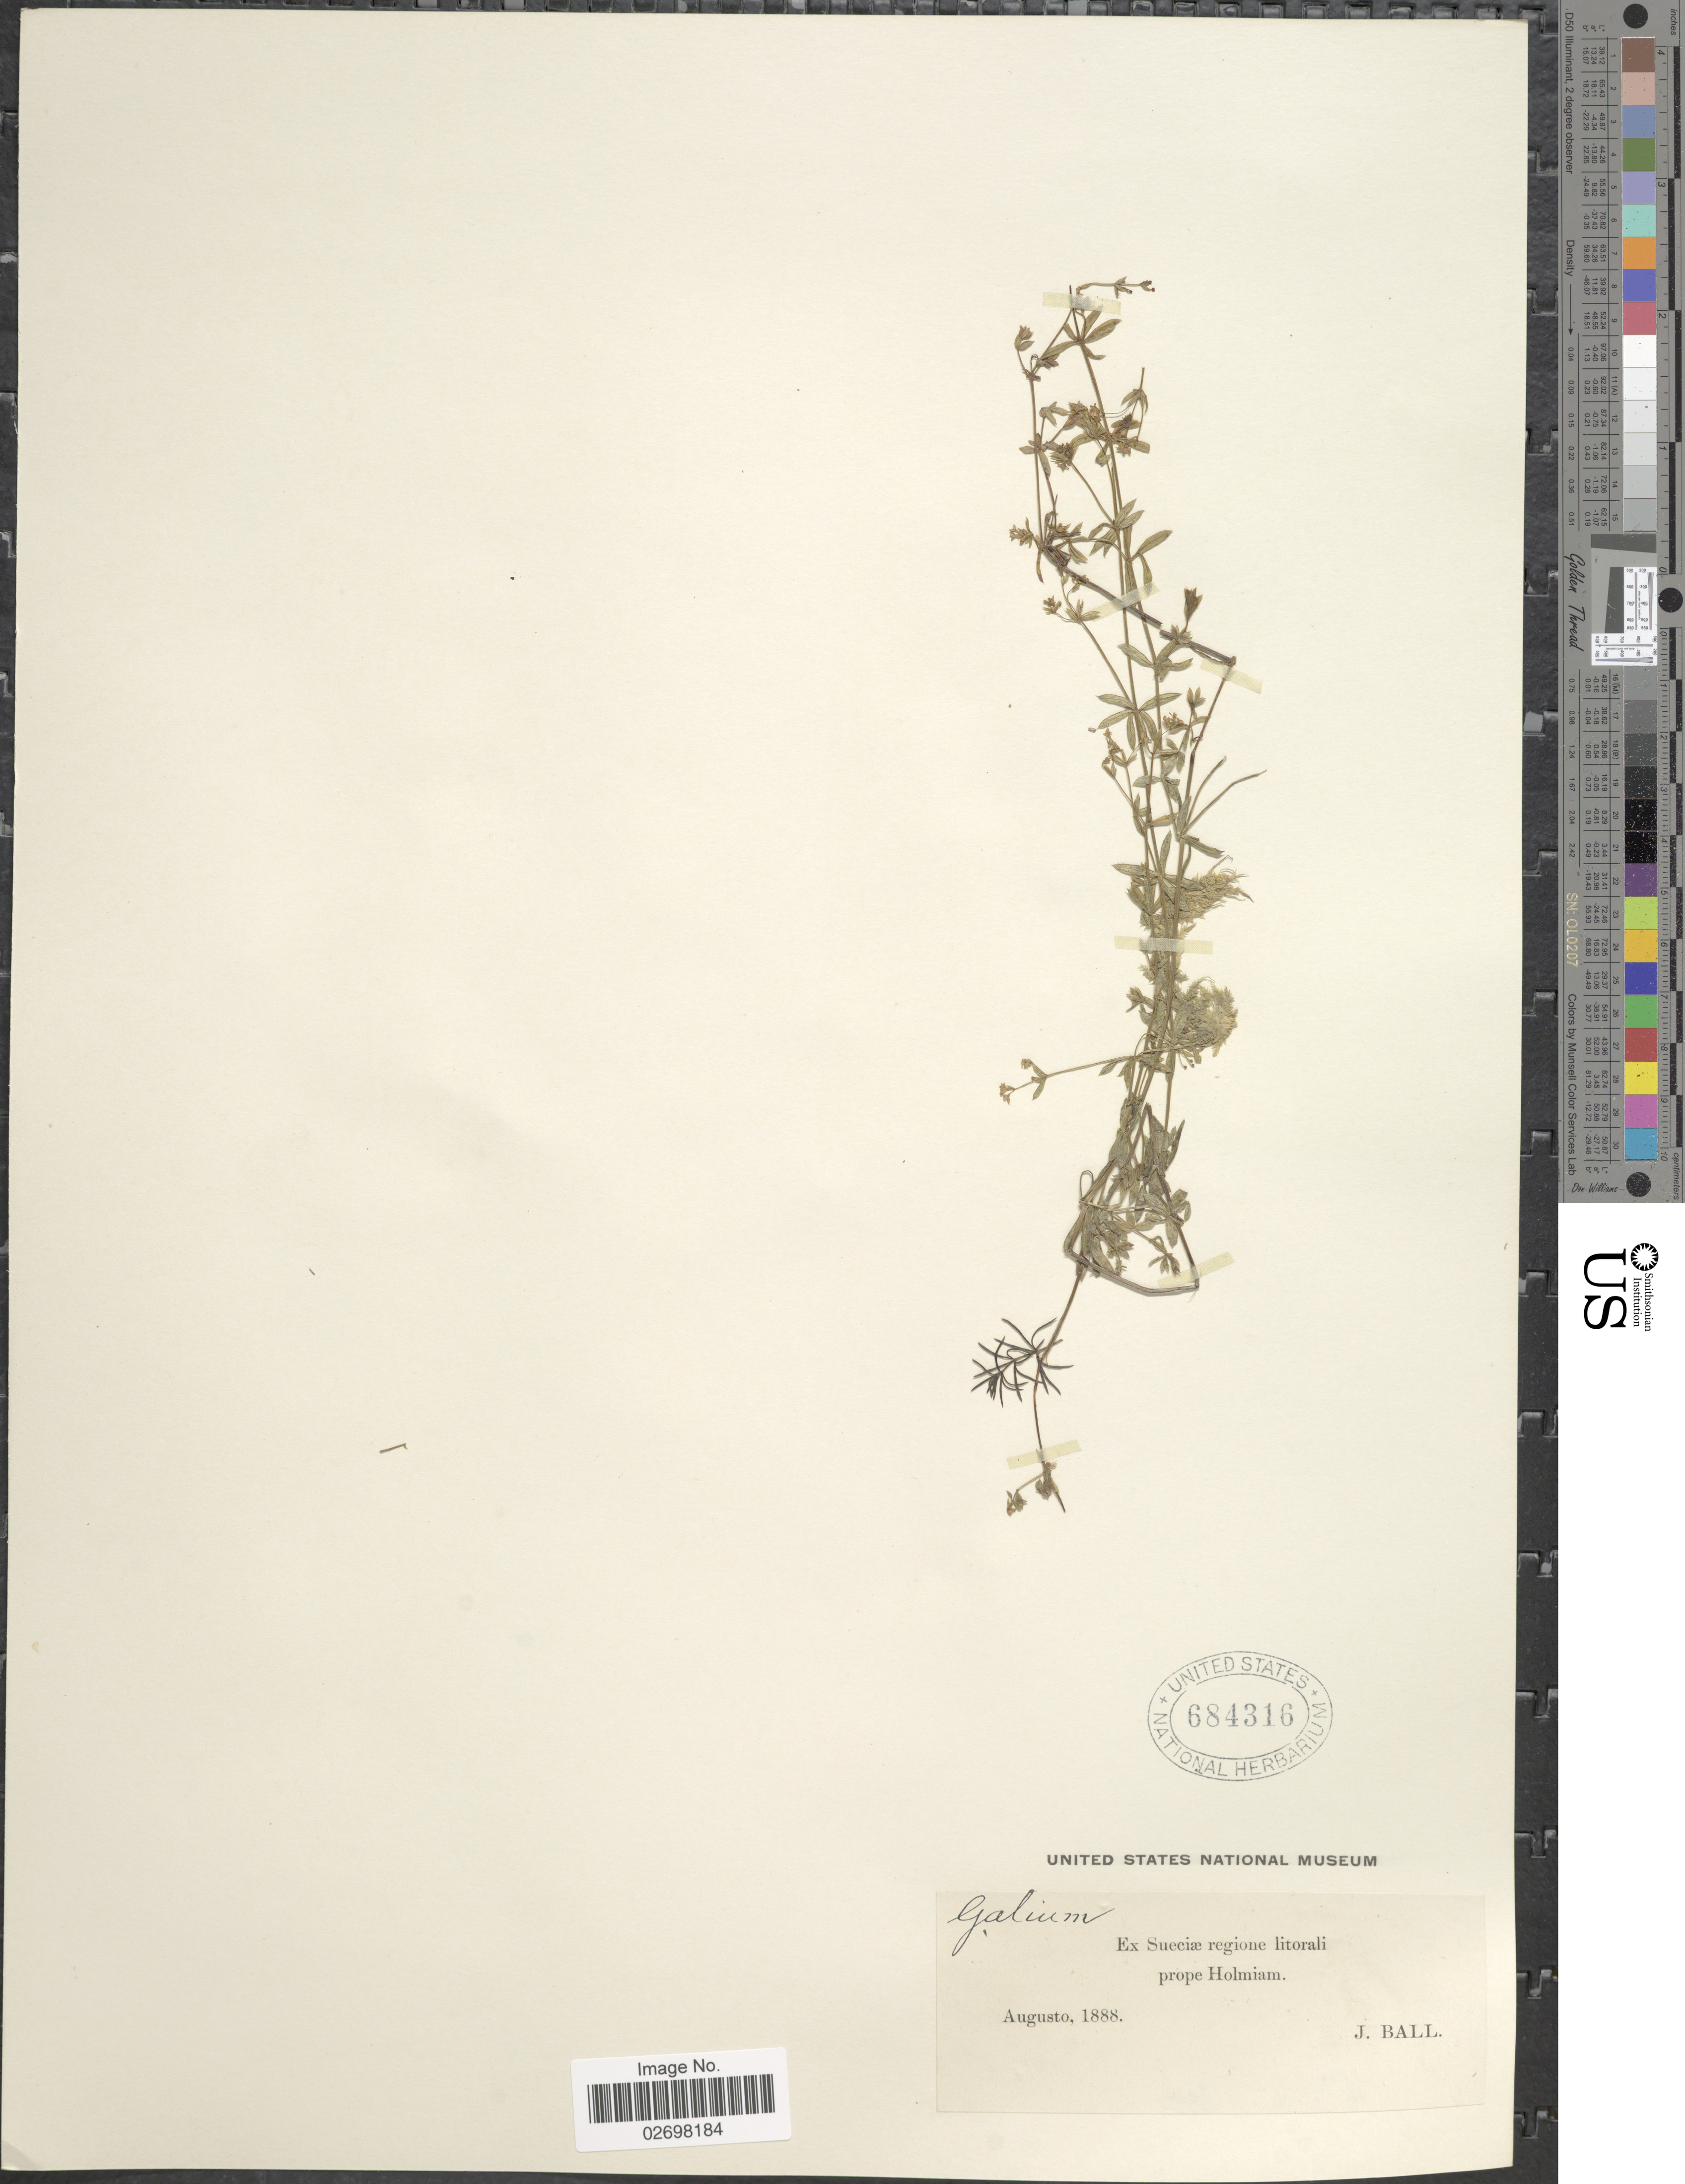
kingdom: Plantae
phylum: Tracheophyta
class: Magnoliopsida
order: Gentianales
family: Rubiaceae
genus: Galium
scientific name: Galium sp.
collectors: J. Ball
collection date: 1888-08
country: Sweden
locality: Sueciæ regione litorali prope Holmiam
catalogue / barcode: US 684316